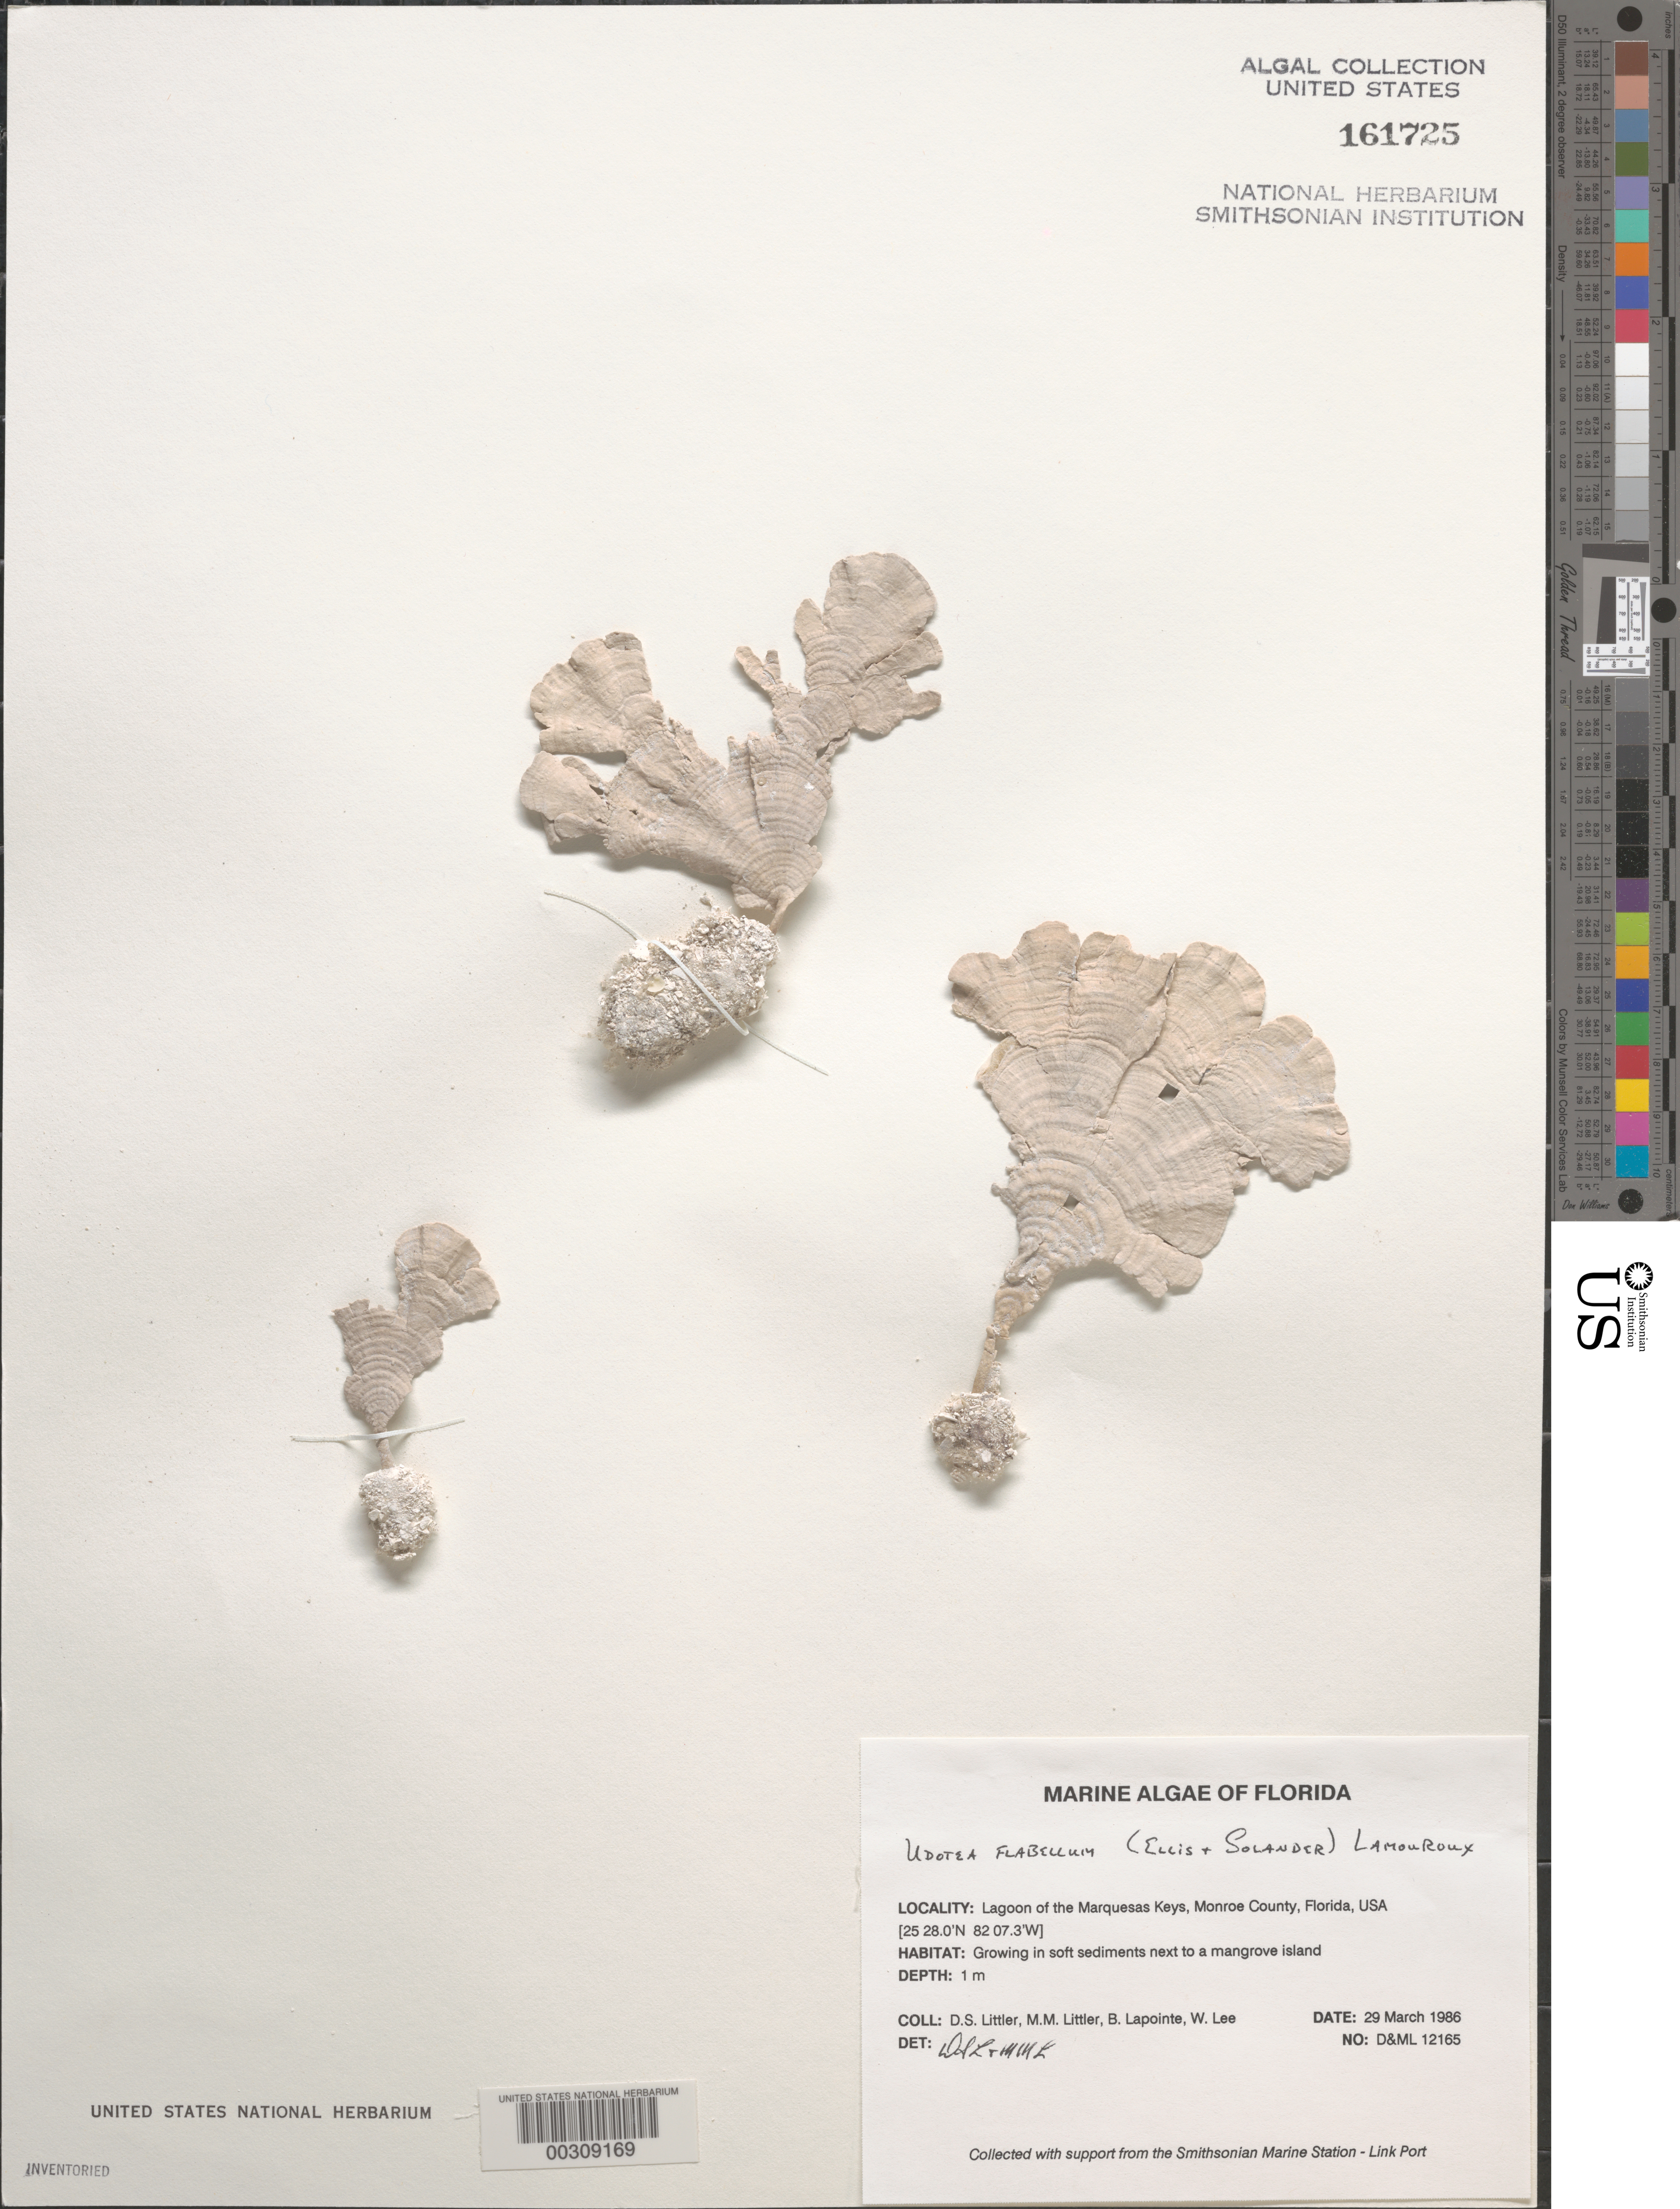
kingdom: Plantae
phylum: Chlorophyta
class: Ulvophyceae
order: Bryopsidales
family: Udoteaceae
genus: Udotea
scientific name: Udotea flabellum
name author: (J. Ellis & Sol.) M. Howe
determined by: Littler, D. S.; Littler, M. M.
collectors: D. S. Littler, M. M. Littler, B. Lapointe & W. Lee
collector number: D&ML 12165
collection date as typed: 29 Mar 1986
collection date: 1986-03-29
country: United States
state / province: Florida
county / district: Monroe County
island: Marquesas Keys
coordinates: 25 28.0' N, 82 07.3' W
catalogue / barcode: US 161725